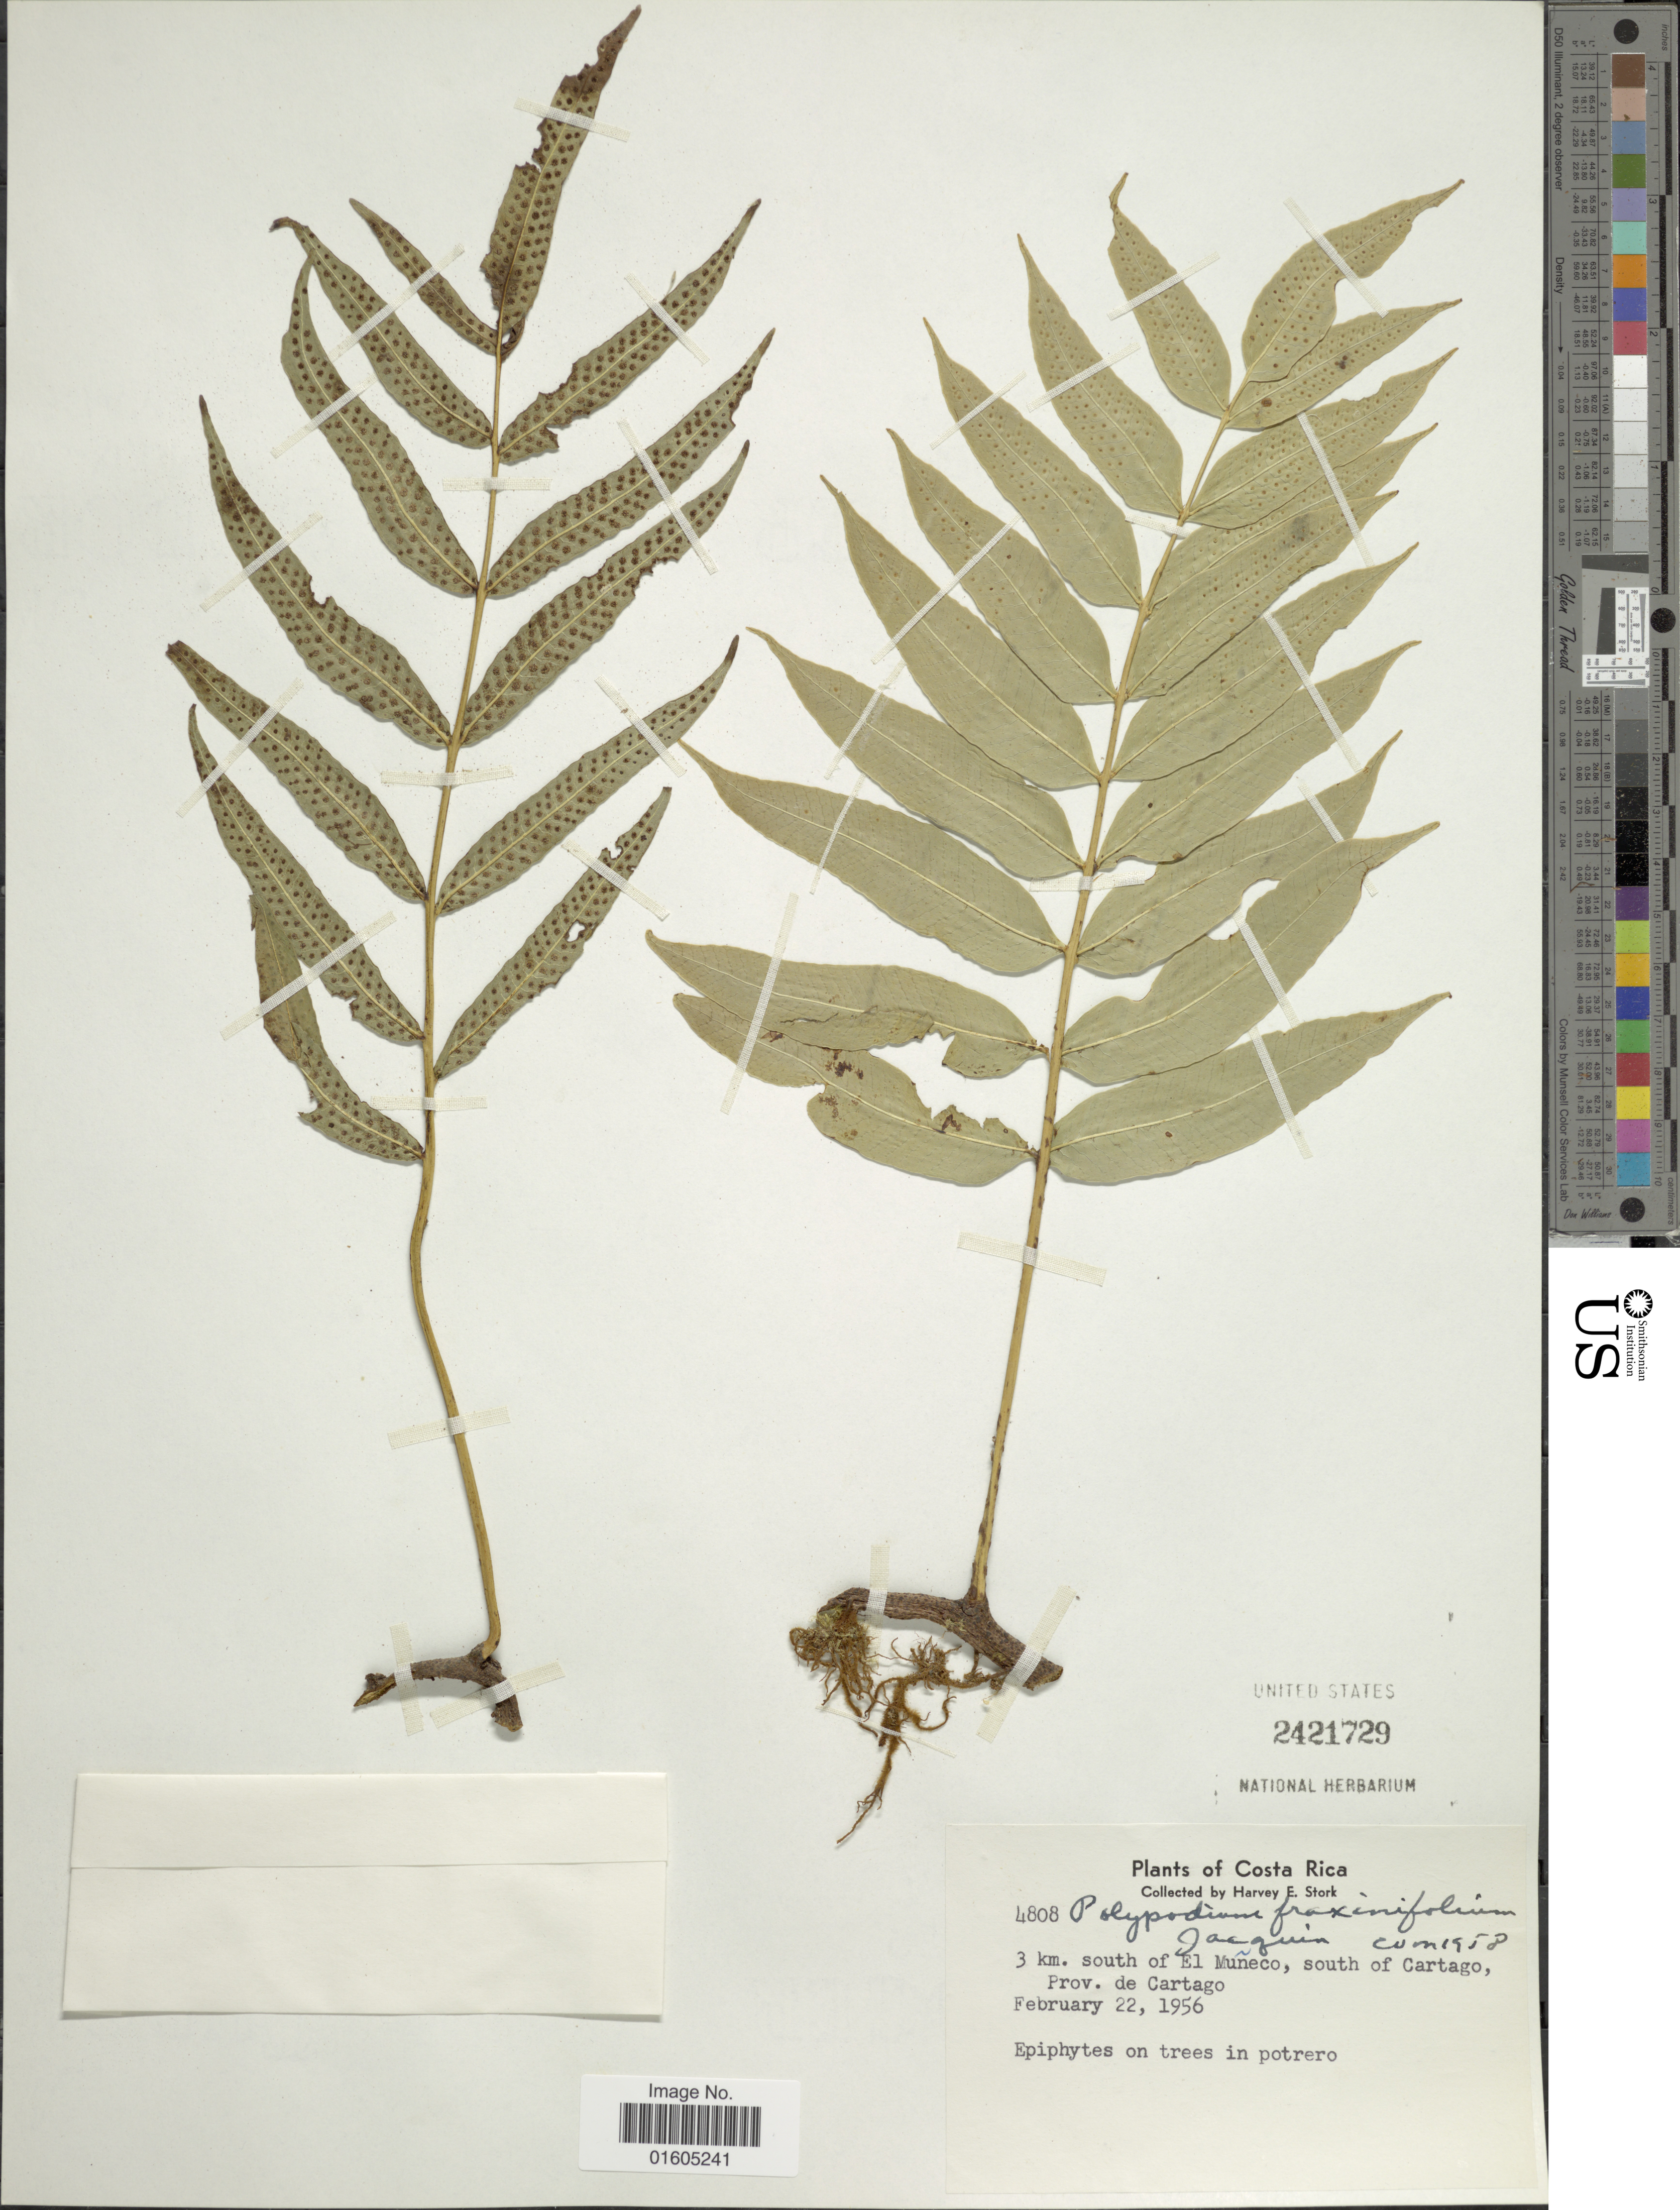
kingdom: Plantae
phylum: Tracheophyta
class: Polypodiopsida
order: Polypodiales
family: Polypodiaceae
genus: Serpocaulon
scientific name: Serpocaulon fraxinifolium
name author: (Jacq.) A.R. Sm.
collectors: H. E. Stork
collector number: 4808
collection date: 1956-02-22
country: Costa Rica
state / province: Cartago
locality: Costa Rica. 3 km. south of El Muneco, south of Cartago. Prov. de Cartago.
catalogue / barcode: US 2421729